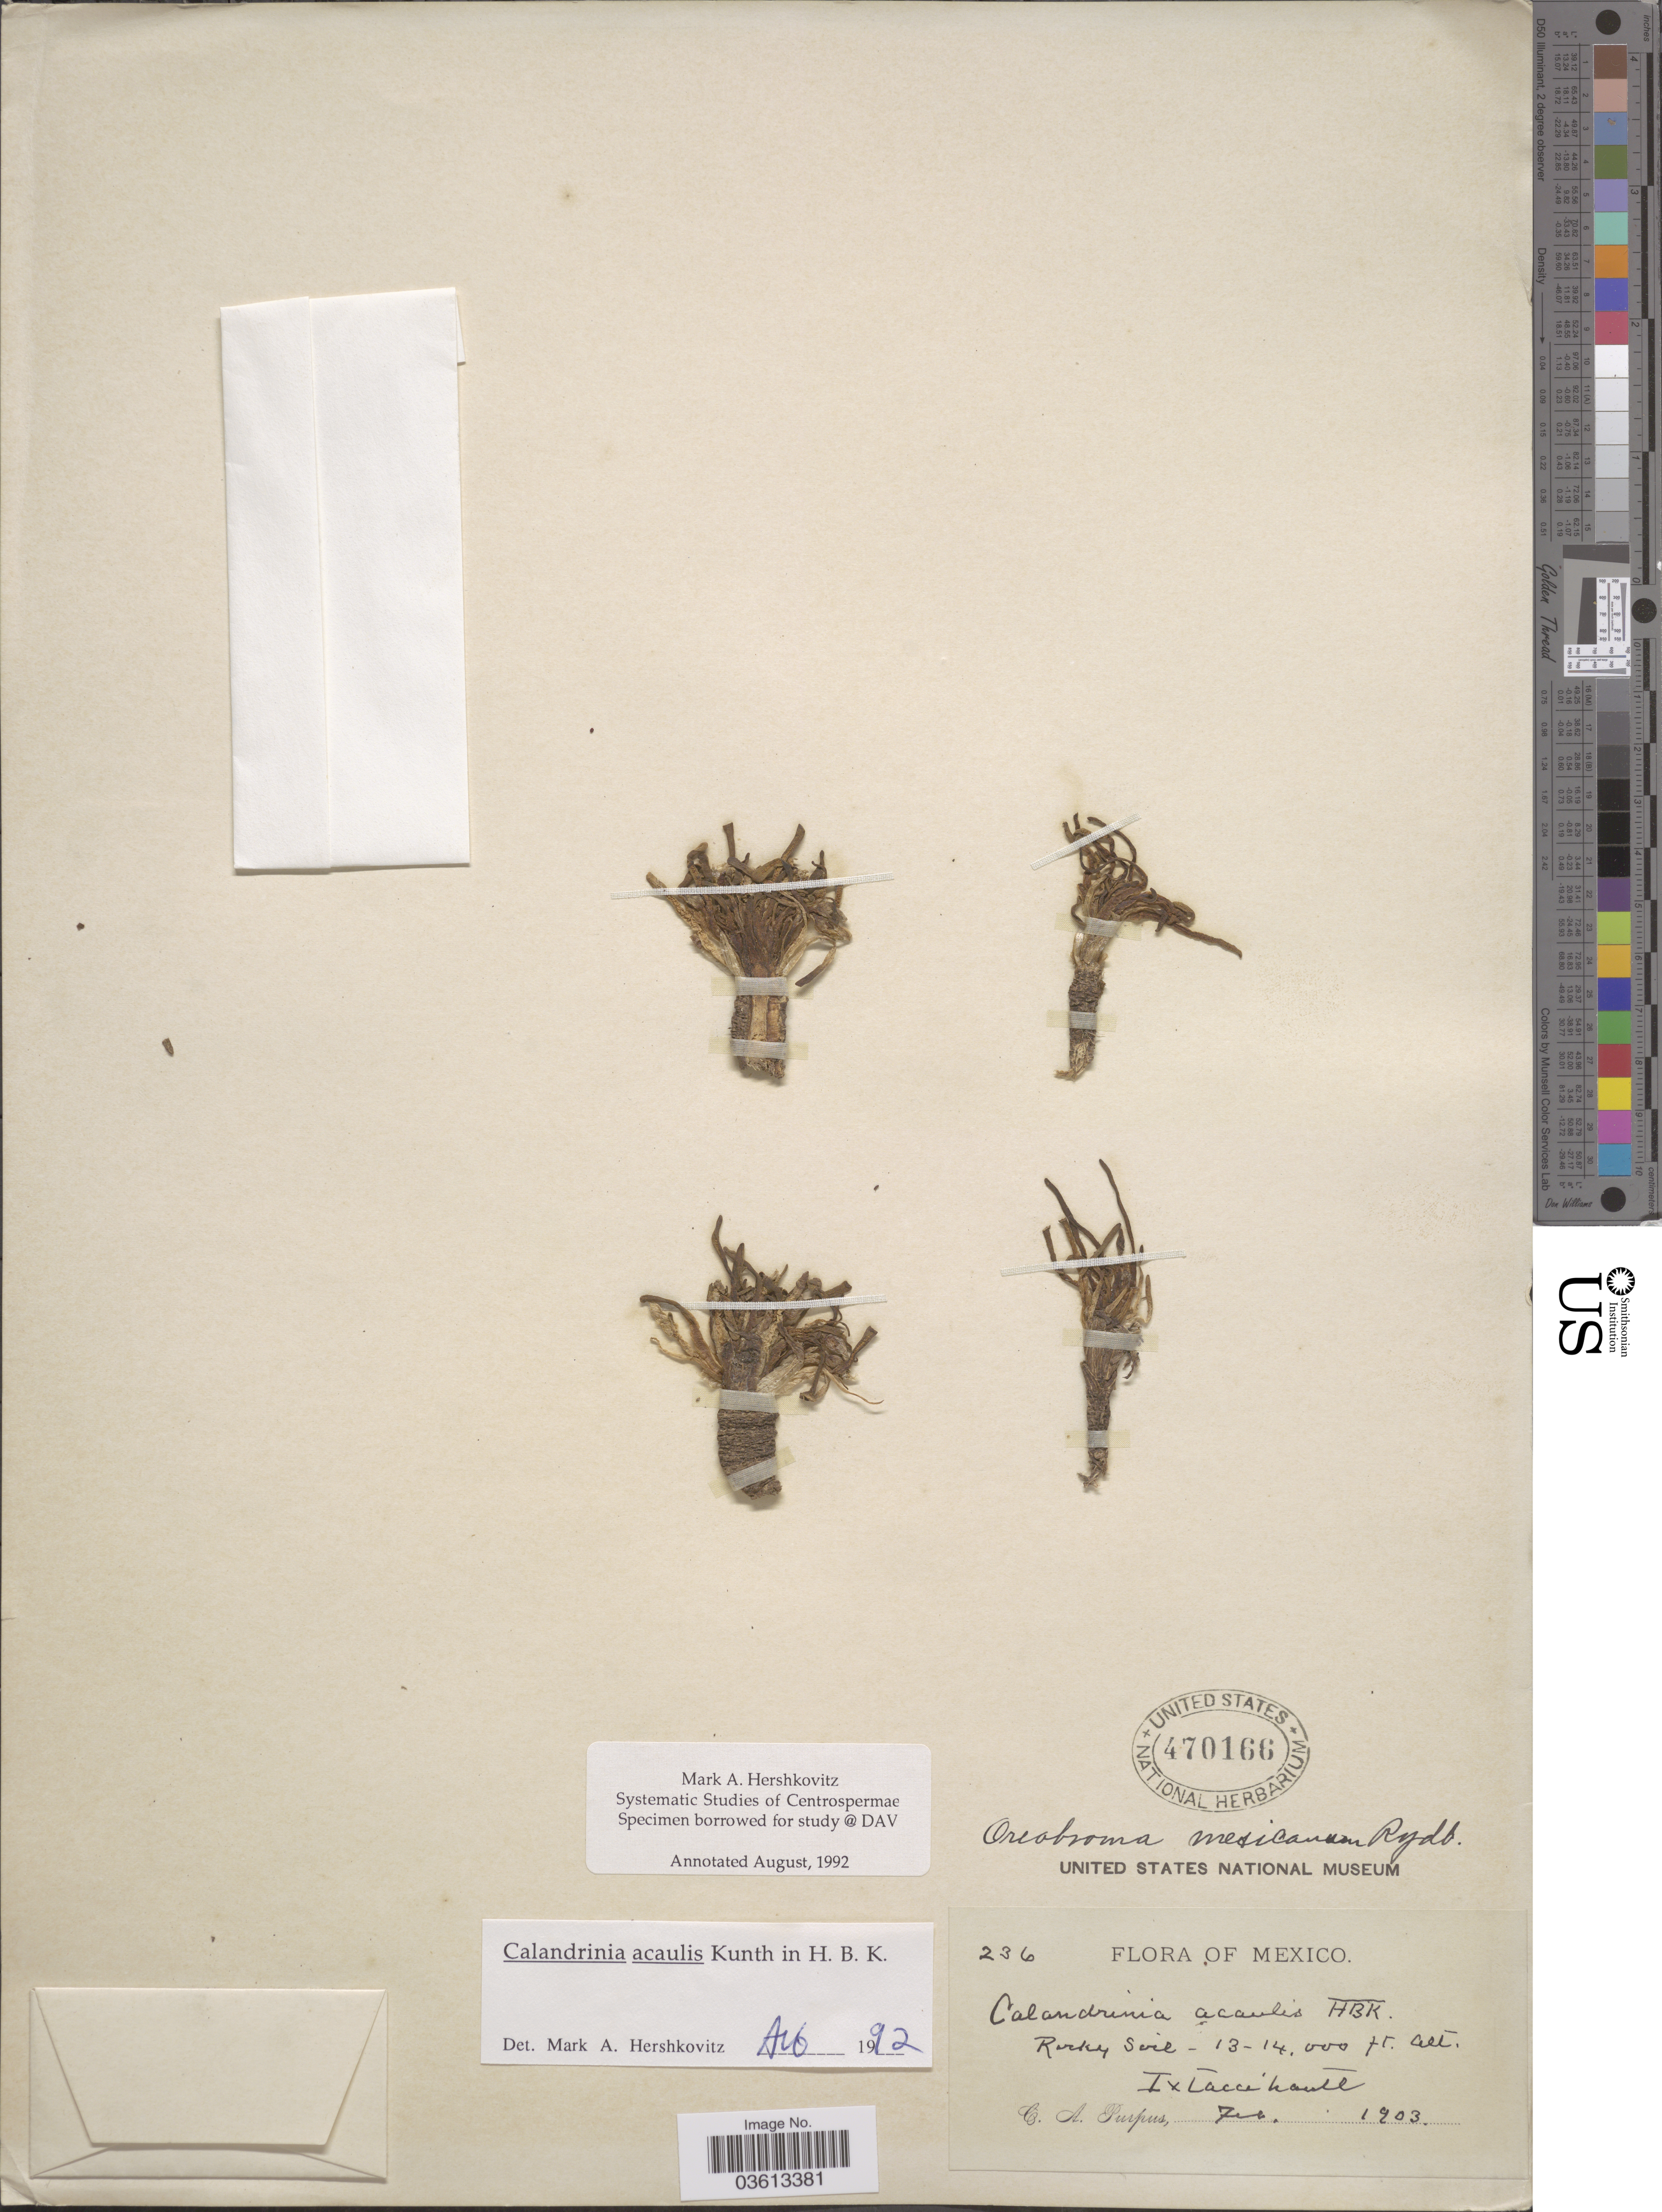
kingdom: Plantae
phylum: Tracheophyta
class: Magnoliopsida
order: Caryophyllales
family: Montiaceae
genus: Calandrinia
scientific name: Calandrinia acaulis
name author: Kunth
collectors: C. A. Purpus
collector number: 236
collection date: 1903-02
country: Mexico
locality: Ixtaccihautl.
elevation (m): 3962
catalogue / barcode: US 470166